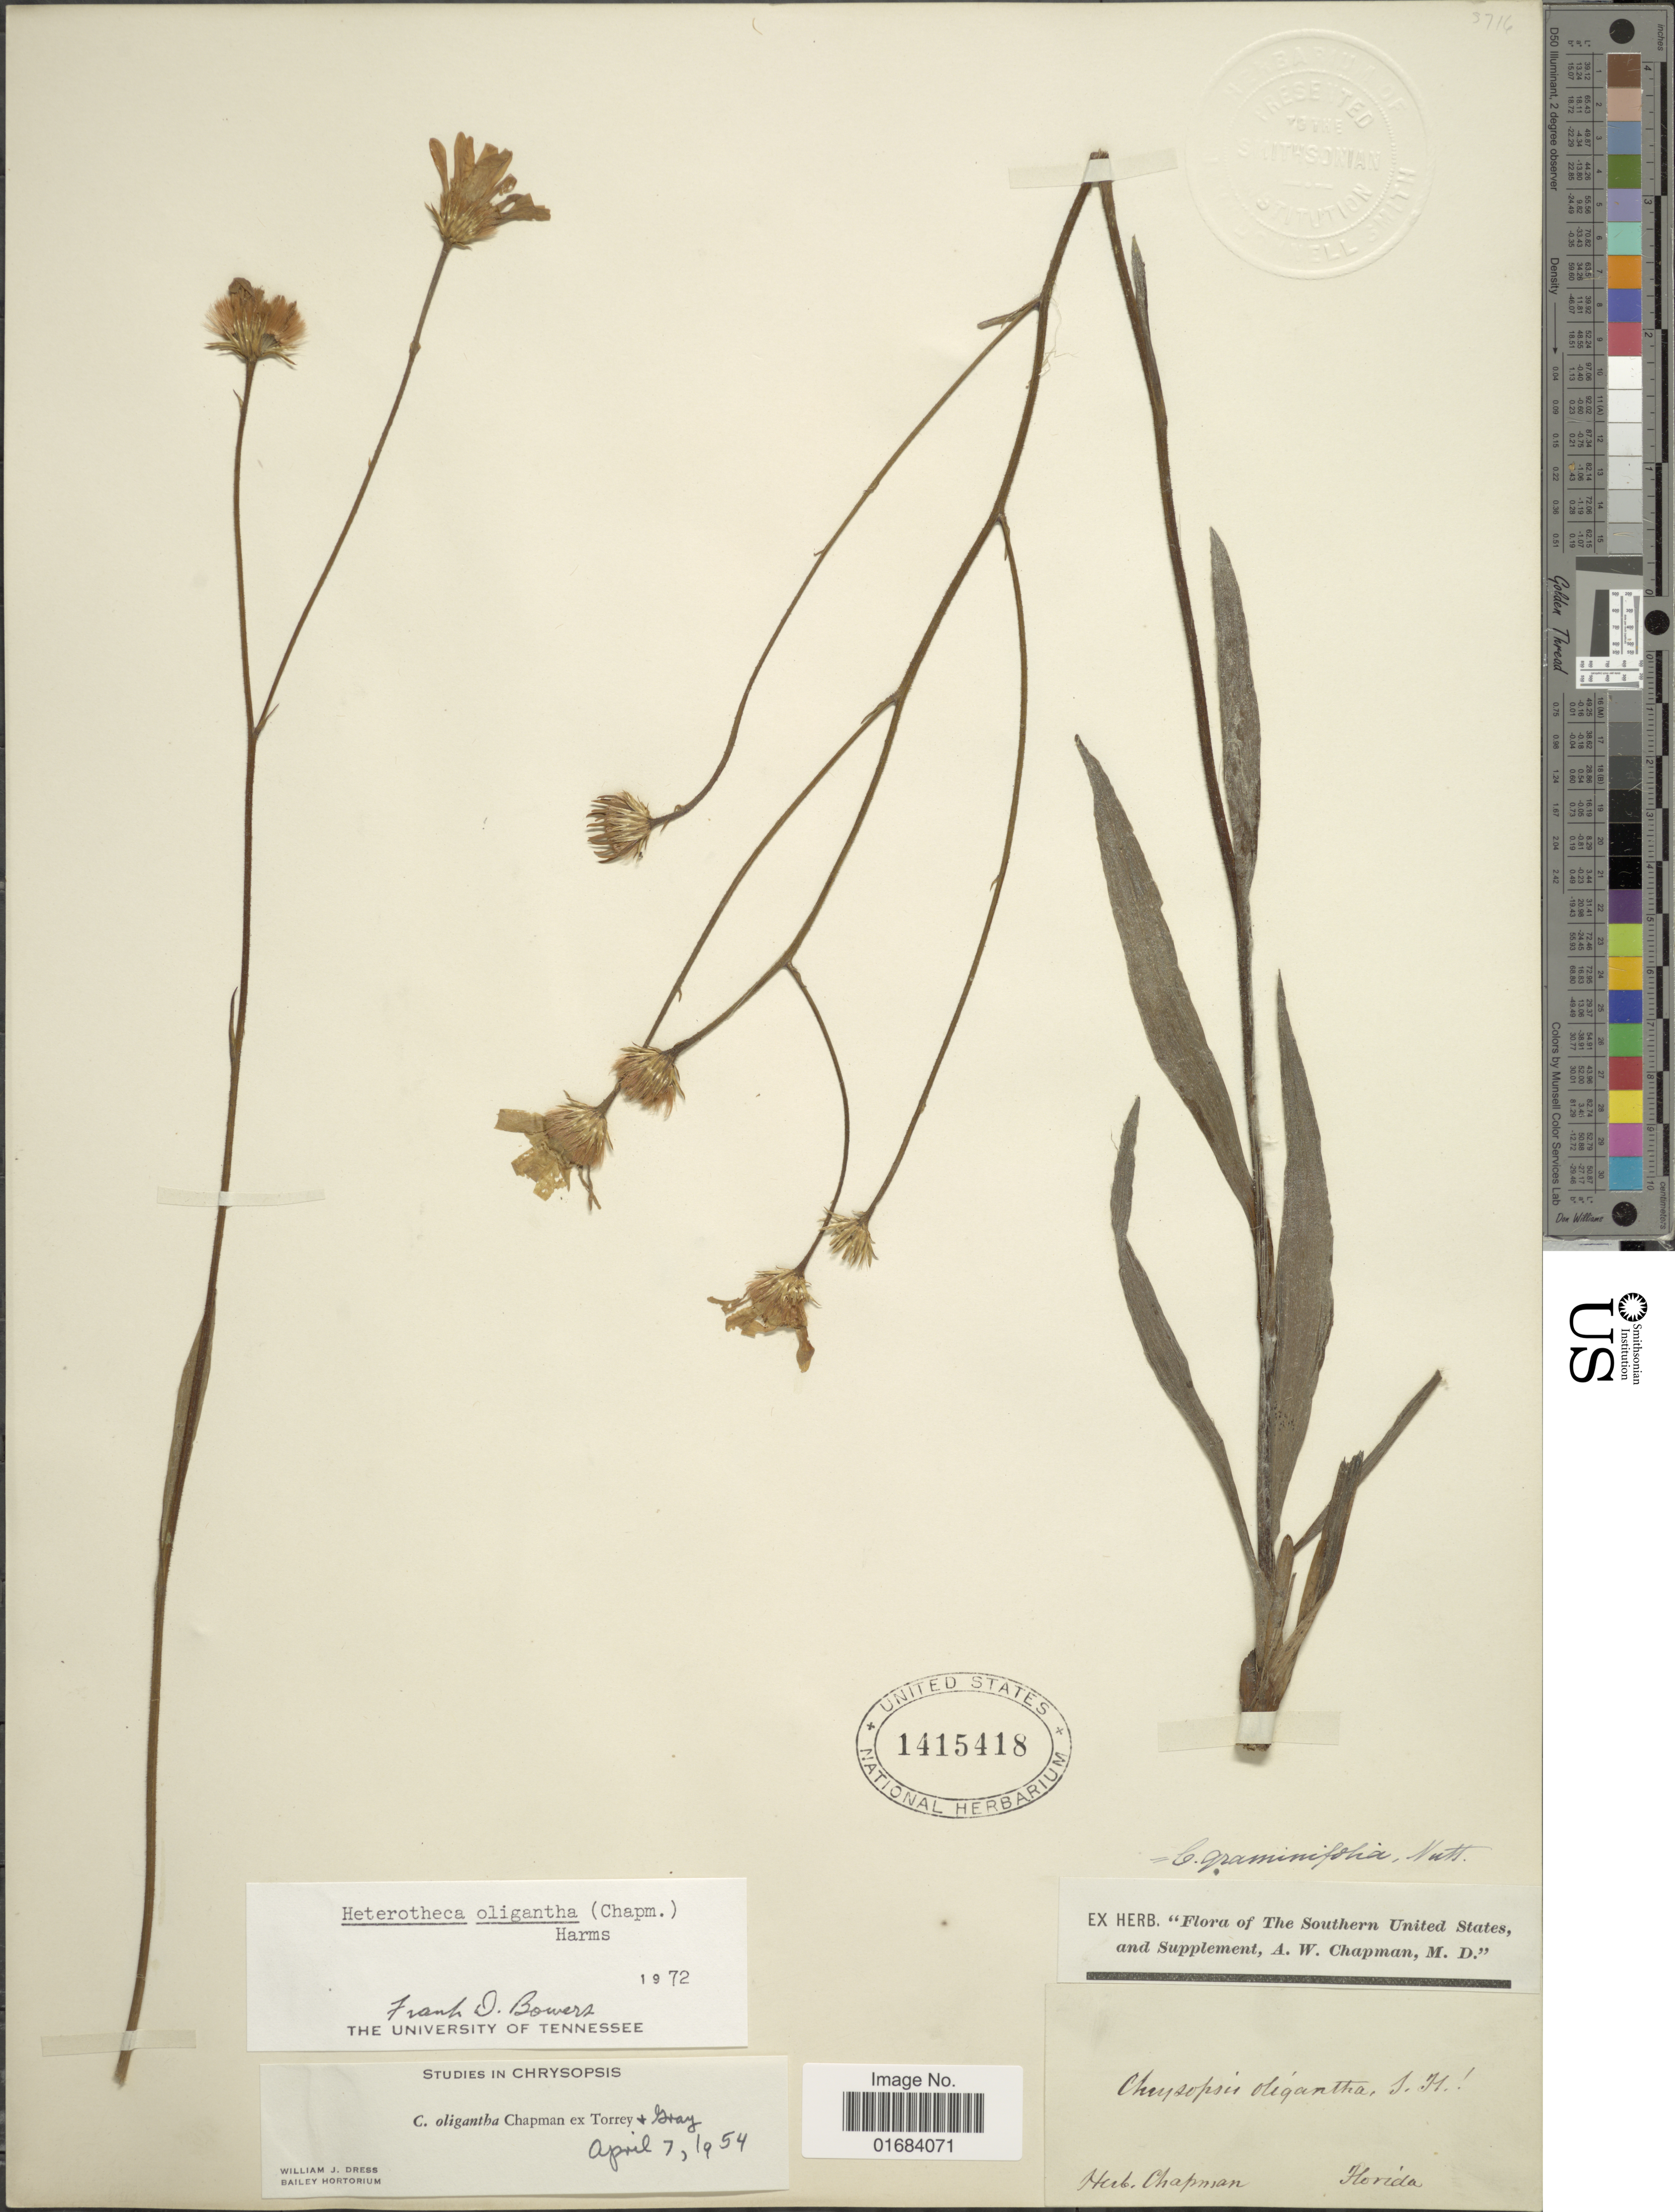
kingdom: Plantae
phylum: Tracheophyta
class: Magnoliopsida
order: Asterales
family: Asteraceae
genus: Pityopsis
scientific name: Pityopsis oligantha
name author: (Chapm. ex Torr. & A. Gray) Small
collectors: ex herb. Chapman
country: United States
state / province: Florida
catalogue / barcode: US 1415418